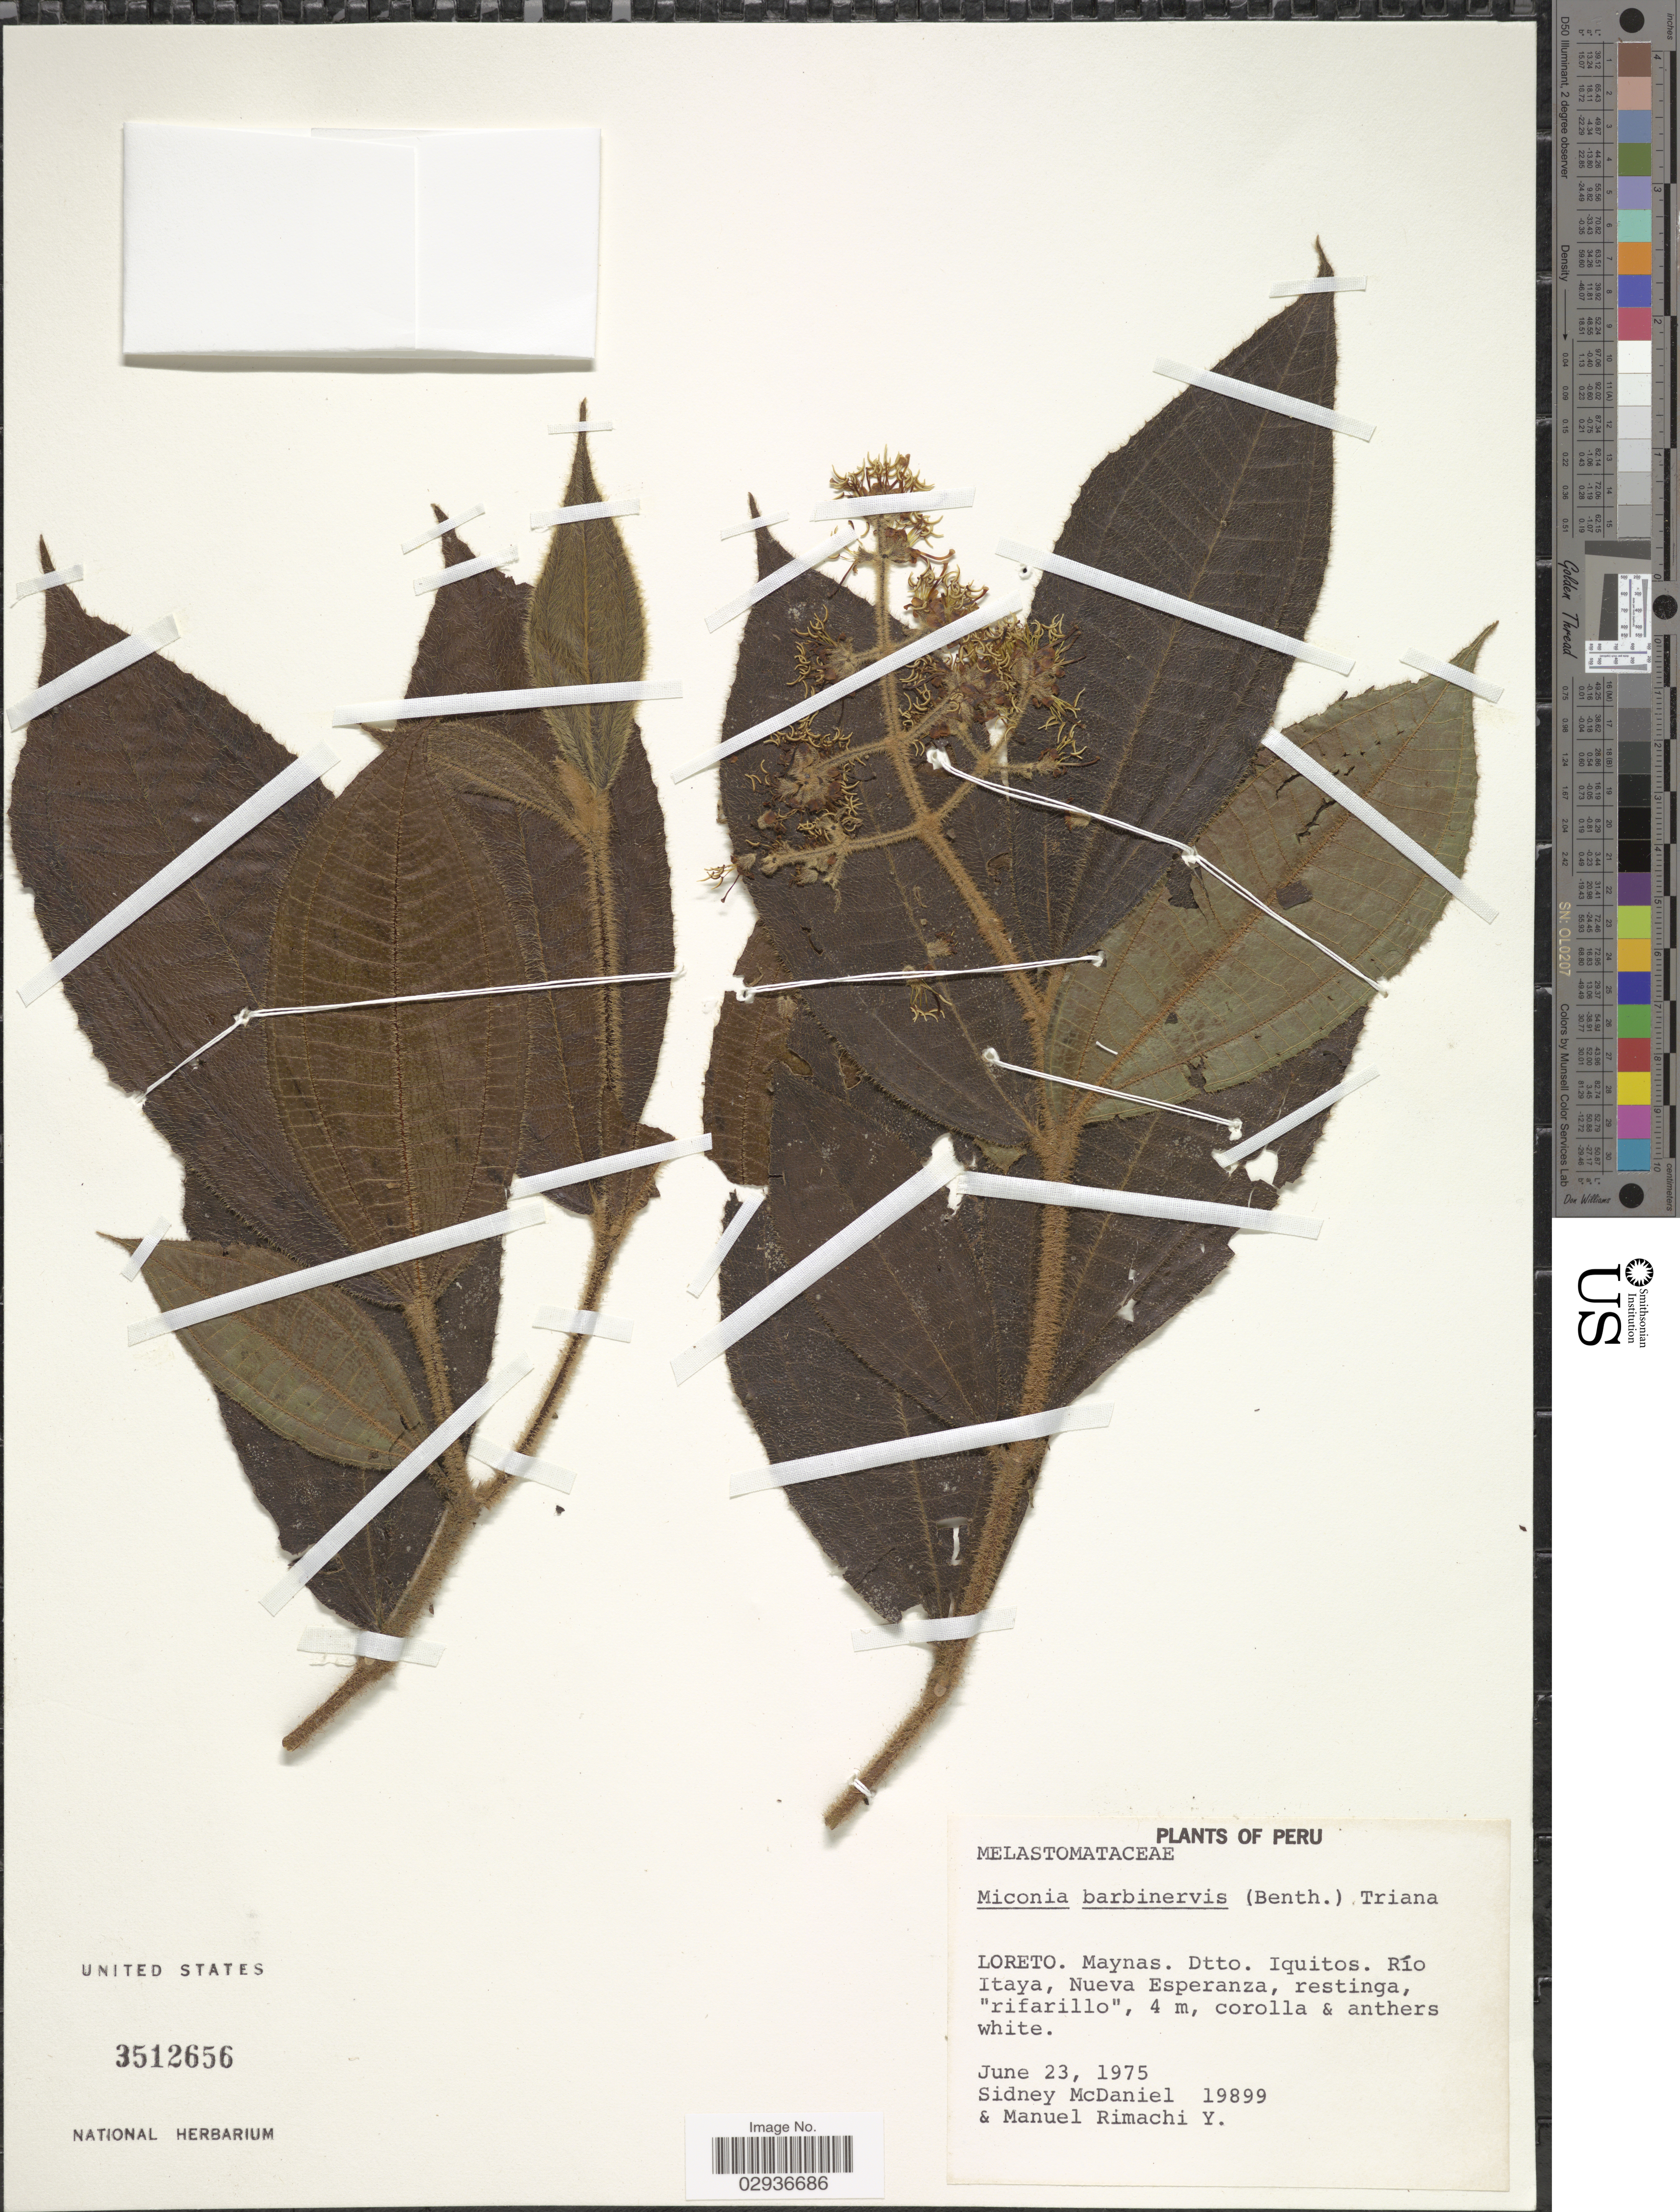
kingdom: Plantae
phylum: Tracheophyta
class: Magnoliopsida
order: Myrtales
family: Melastomataceae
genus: Miconia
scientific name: Miconia barbinervis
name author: (Benth.) Triana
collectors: S. McDaniel & M. Rimachi Y.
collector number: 19899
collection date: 1975-06-23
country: Peru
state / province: Loreto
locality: Maynas. Dtto. Iquitos. Río Itaya, Nueva Esperanza.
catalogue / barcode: US 3512656